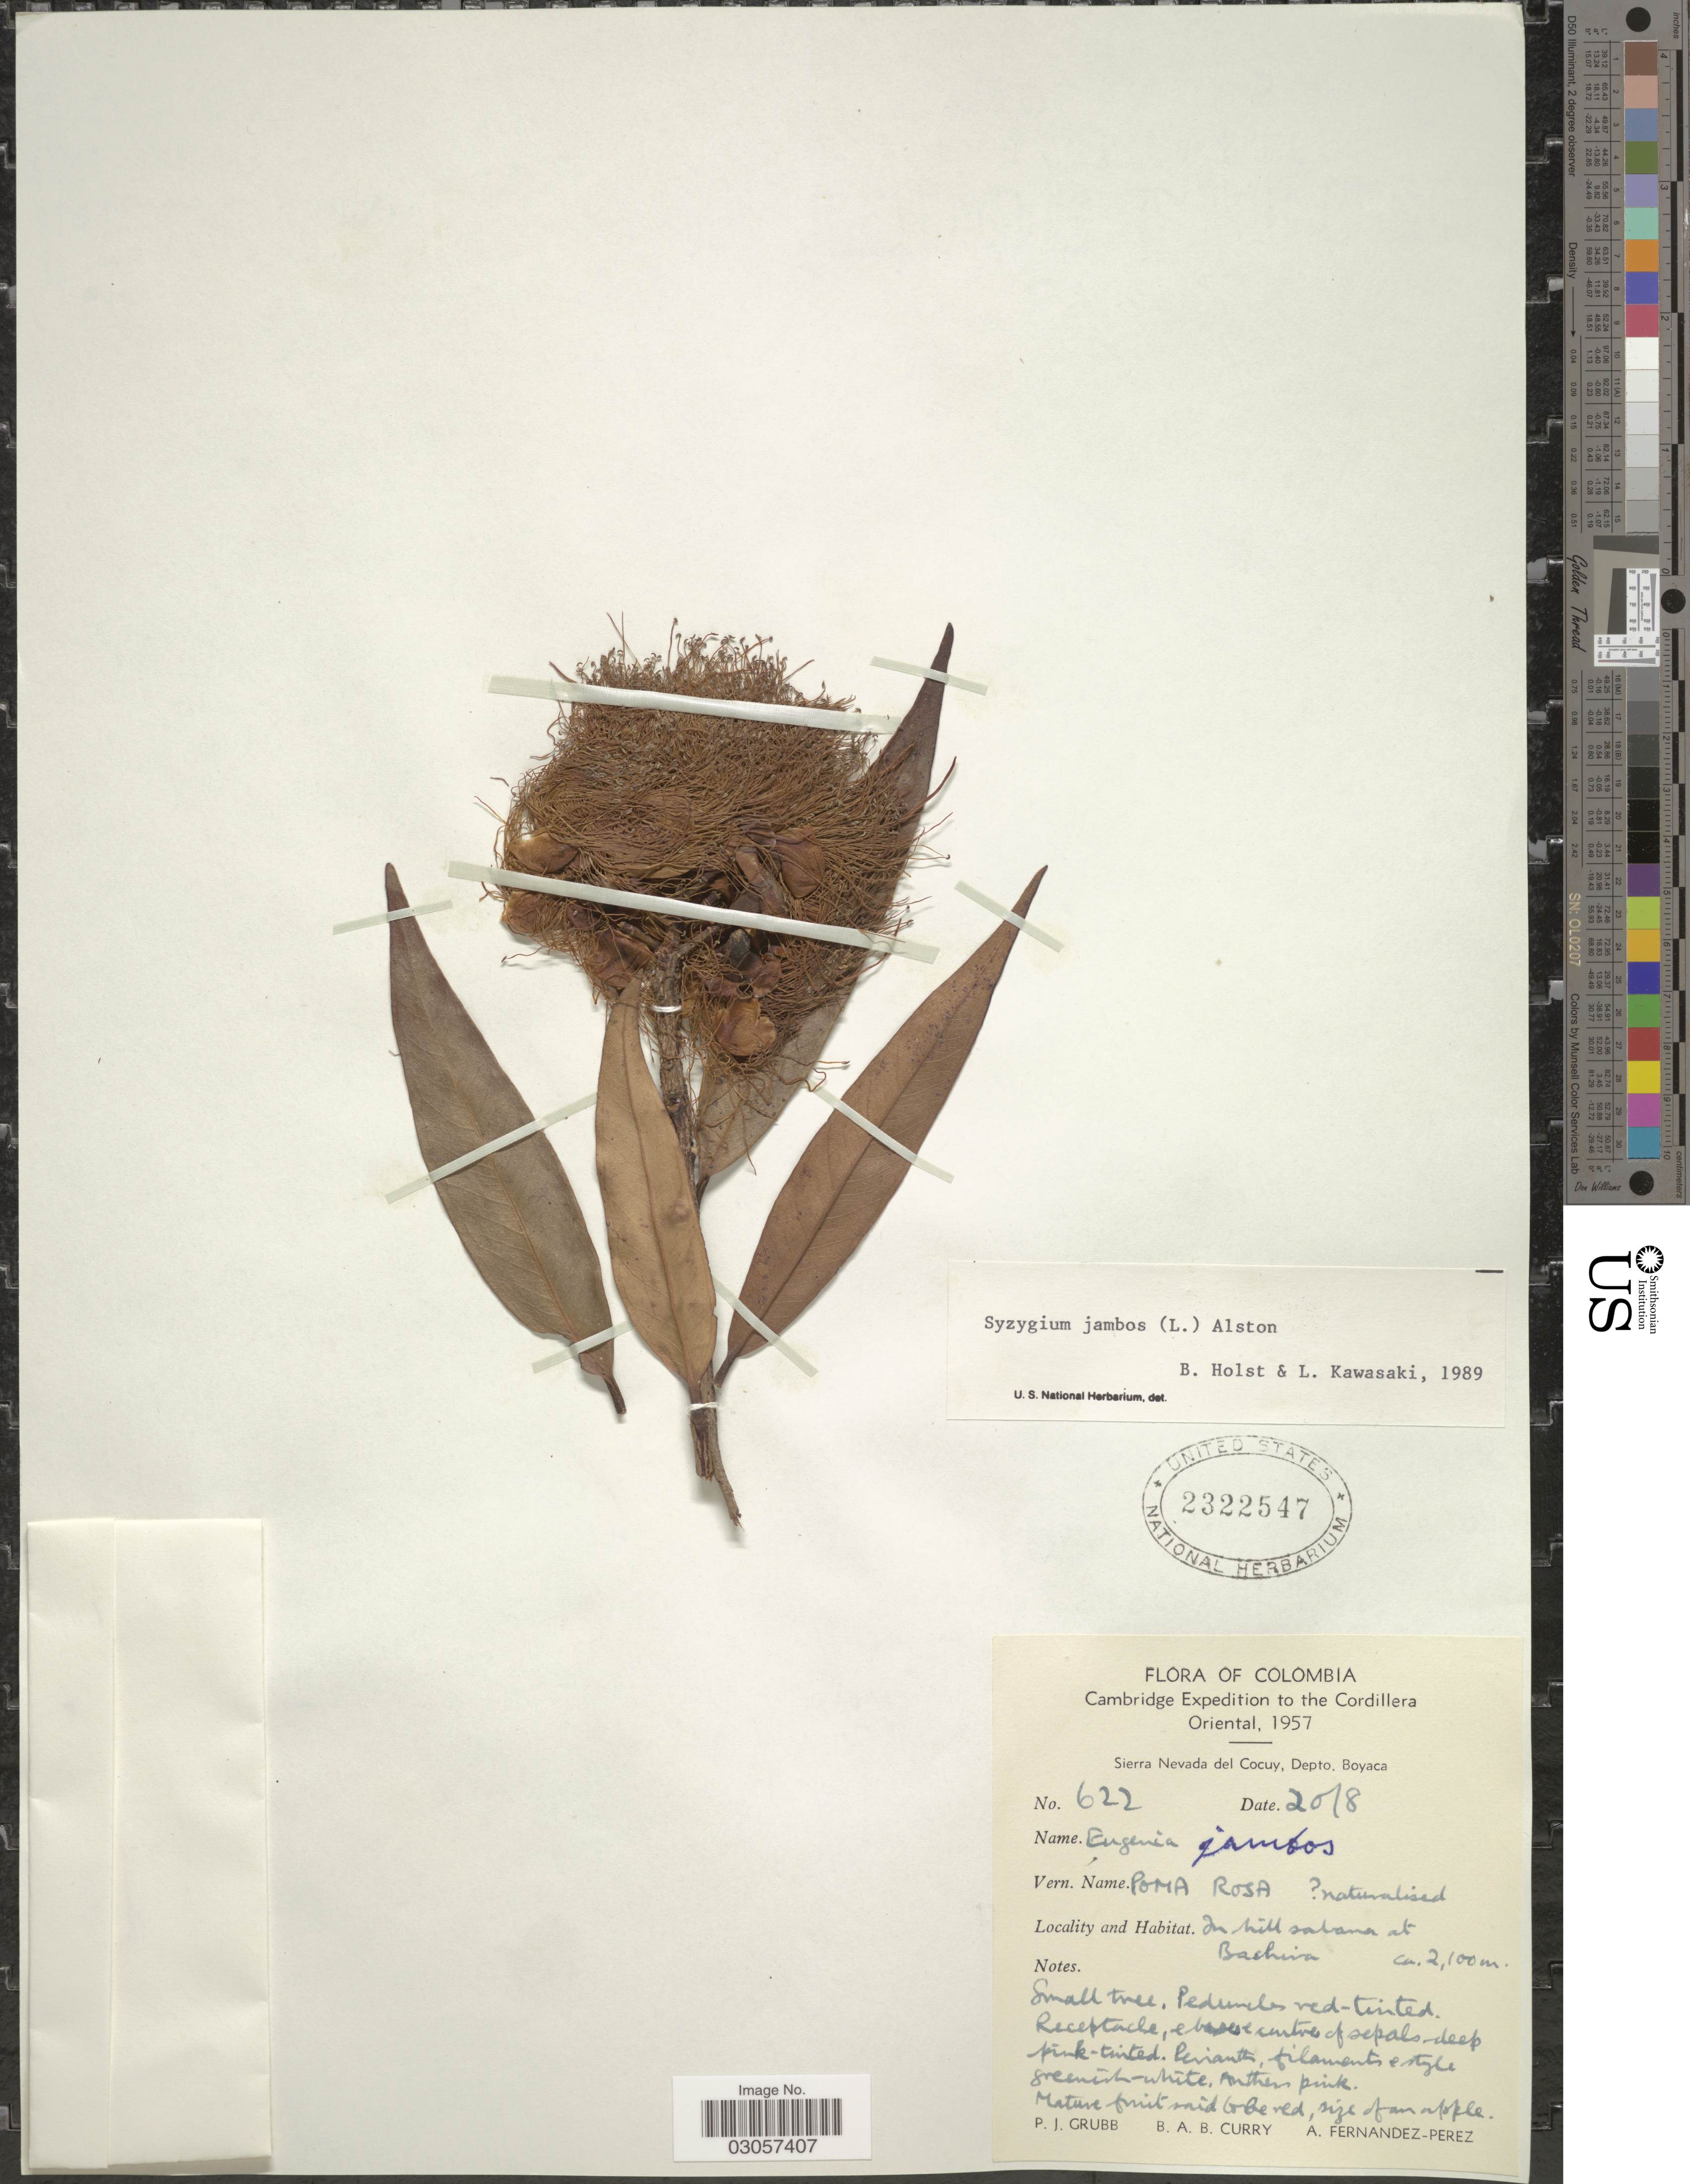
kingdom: Plantae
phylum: Tracheophyta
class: Magnoliopsida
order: Myrtales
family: Myrtaceae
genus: Syzygium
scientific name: Syzygium jambos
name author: (L.) Alston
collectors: P. J. Grubb, B. A. B. Curry & A. Fernández-Pérez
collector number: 622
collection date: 1957-08-20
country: Colombia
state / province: Boyacá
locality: Cordillera Oriental, Sierra Nevada del Cocuy, Depto. Boyaca. In hill sabana at Bachira.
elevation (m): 2100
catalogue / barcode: US 2322547